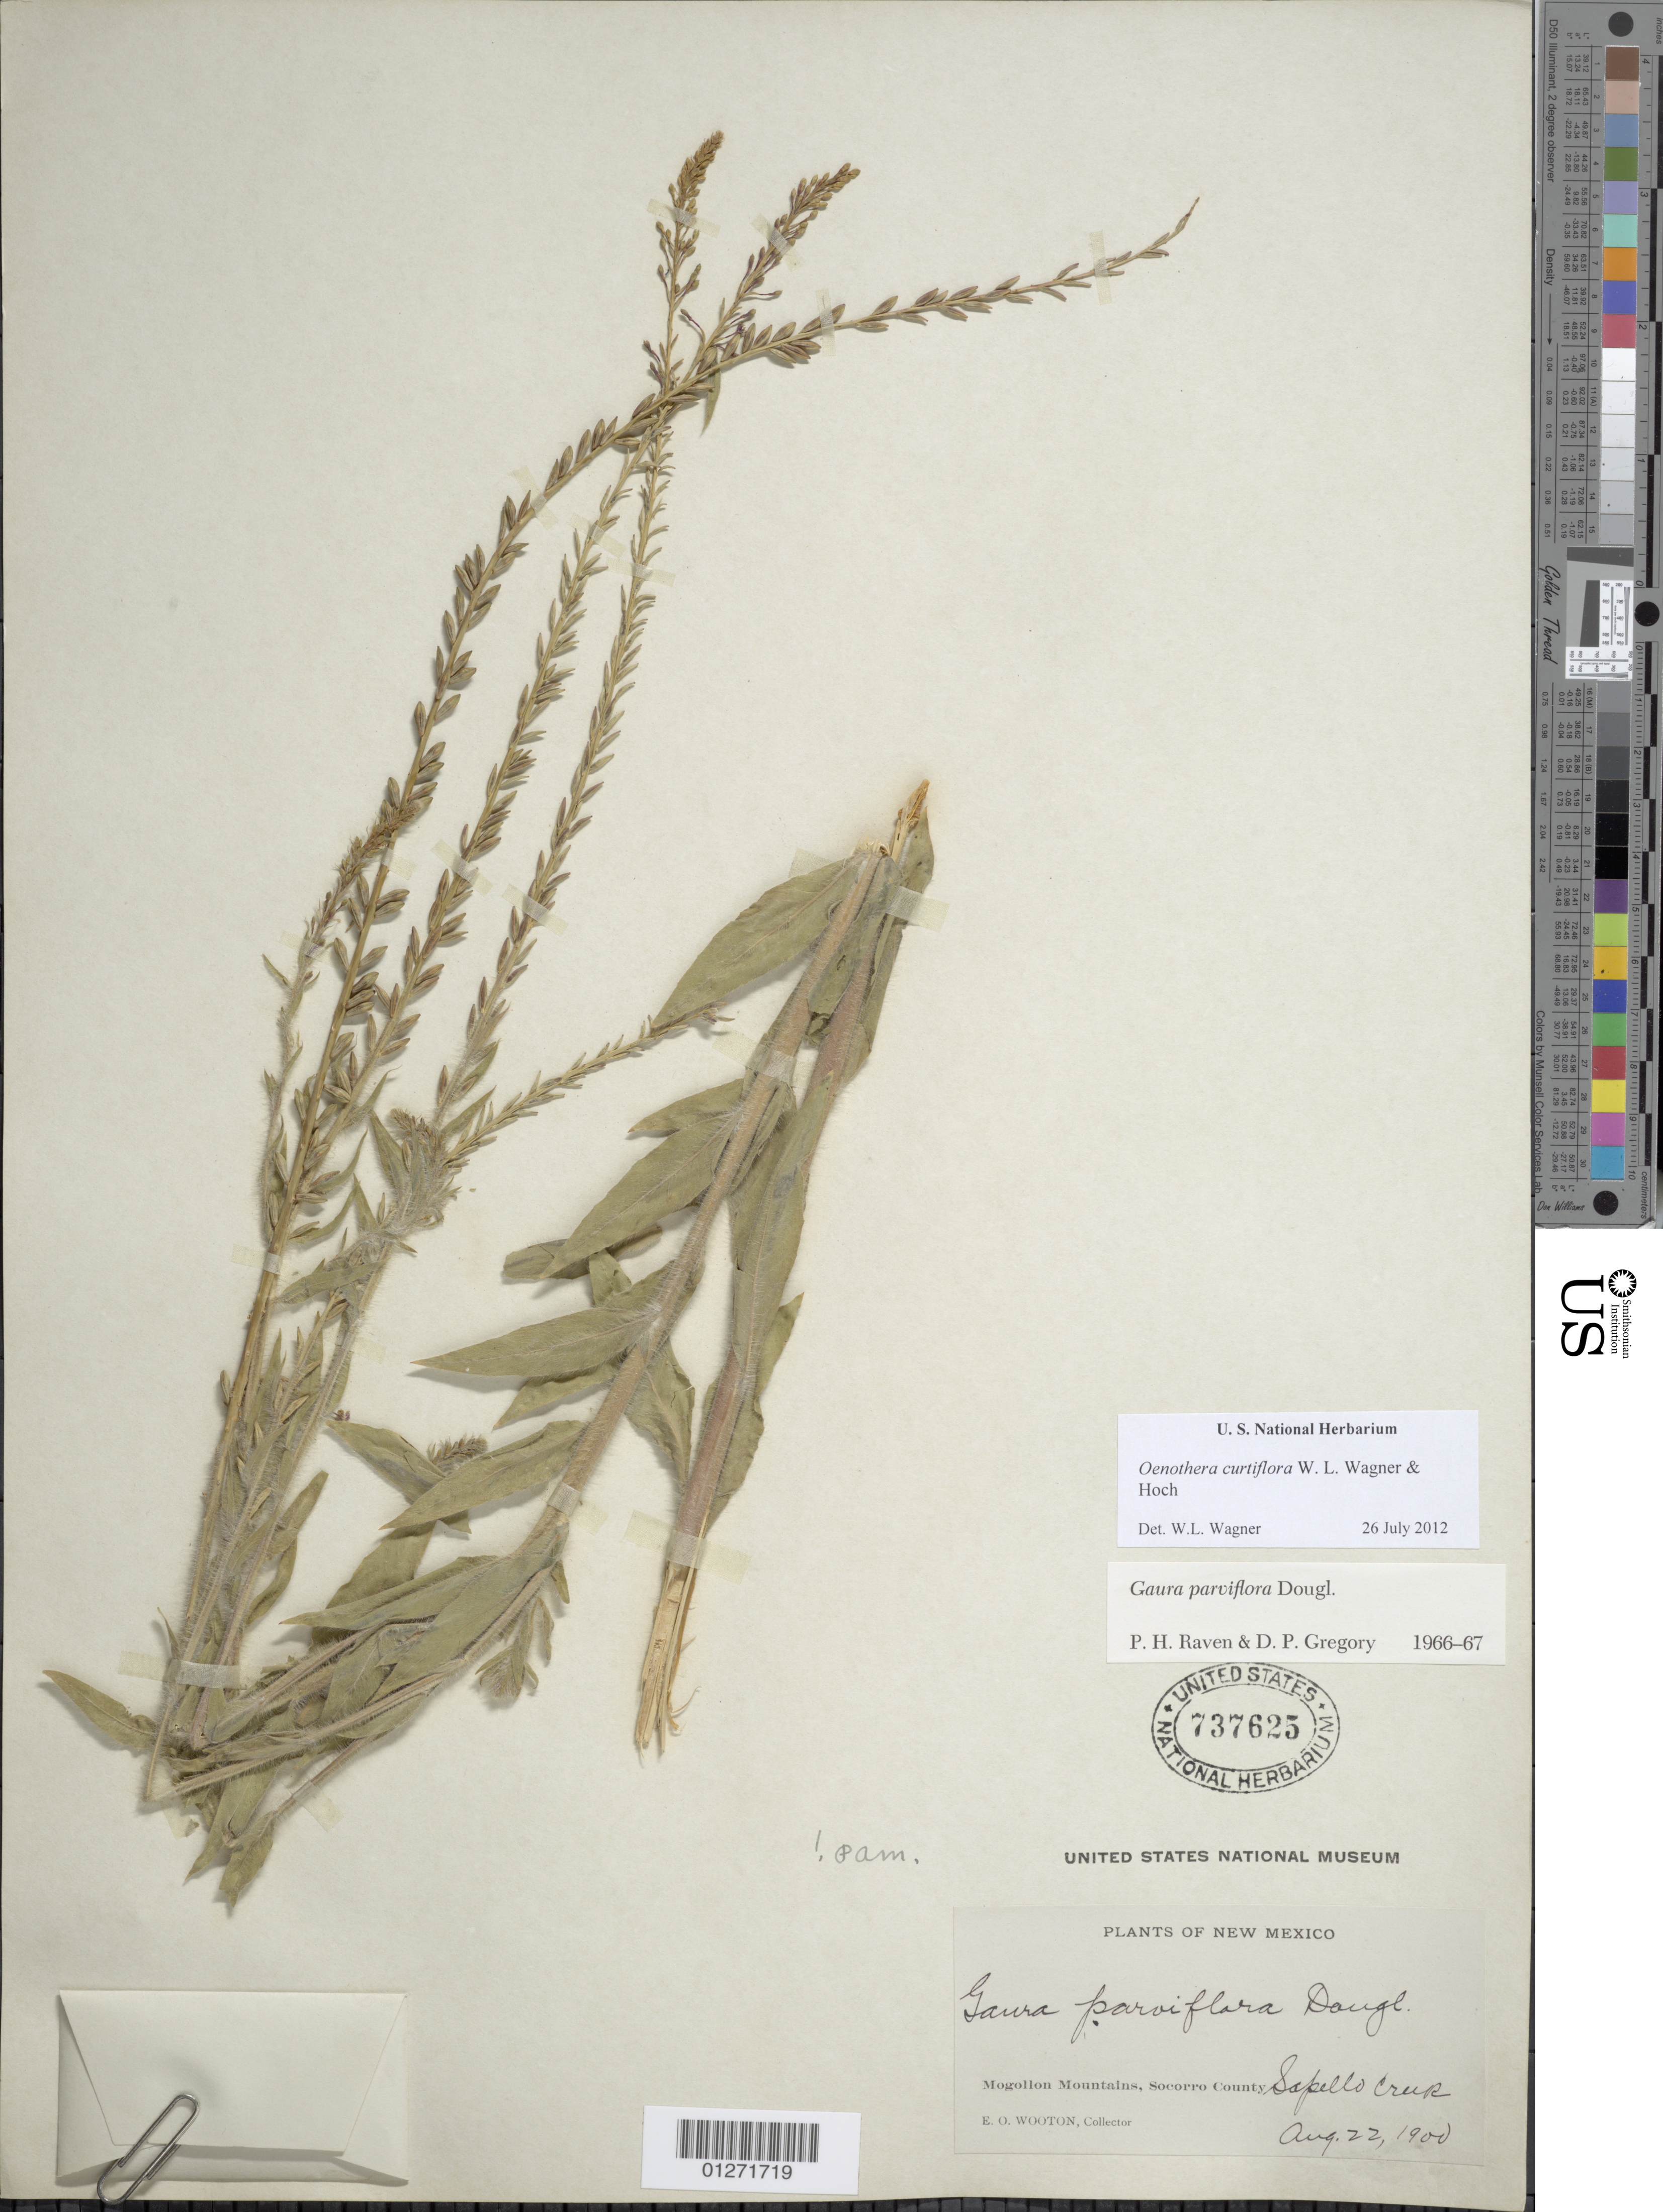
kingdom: Plantae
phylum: Tracheophyta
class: Magnoliopsida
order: Myrtales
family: Onagraceae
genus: Oenothera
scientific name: Oenothera curtiflora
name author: W.L. Wagner & Hoch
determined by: Wagner, W. L., (BOT), Smithsonian Institution - National Museum of Natural History (UNITED STATES)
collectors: E. O. Wooton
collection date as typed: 22 Aug 1900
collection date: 1900-08-22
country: United States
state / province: New Mexico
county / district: Socorro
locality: Sapello Creek. Mogollon Mts.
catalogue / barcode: US 737625